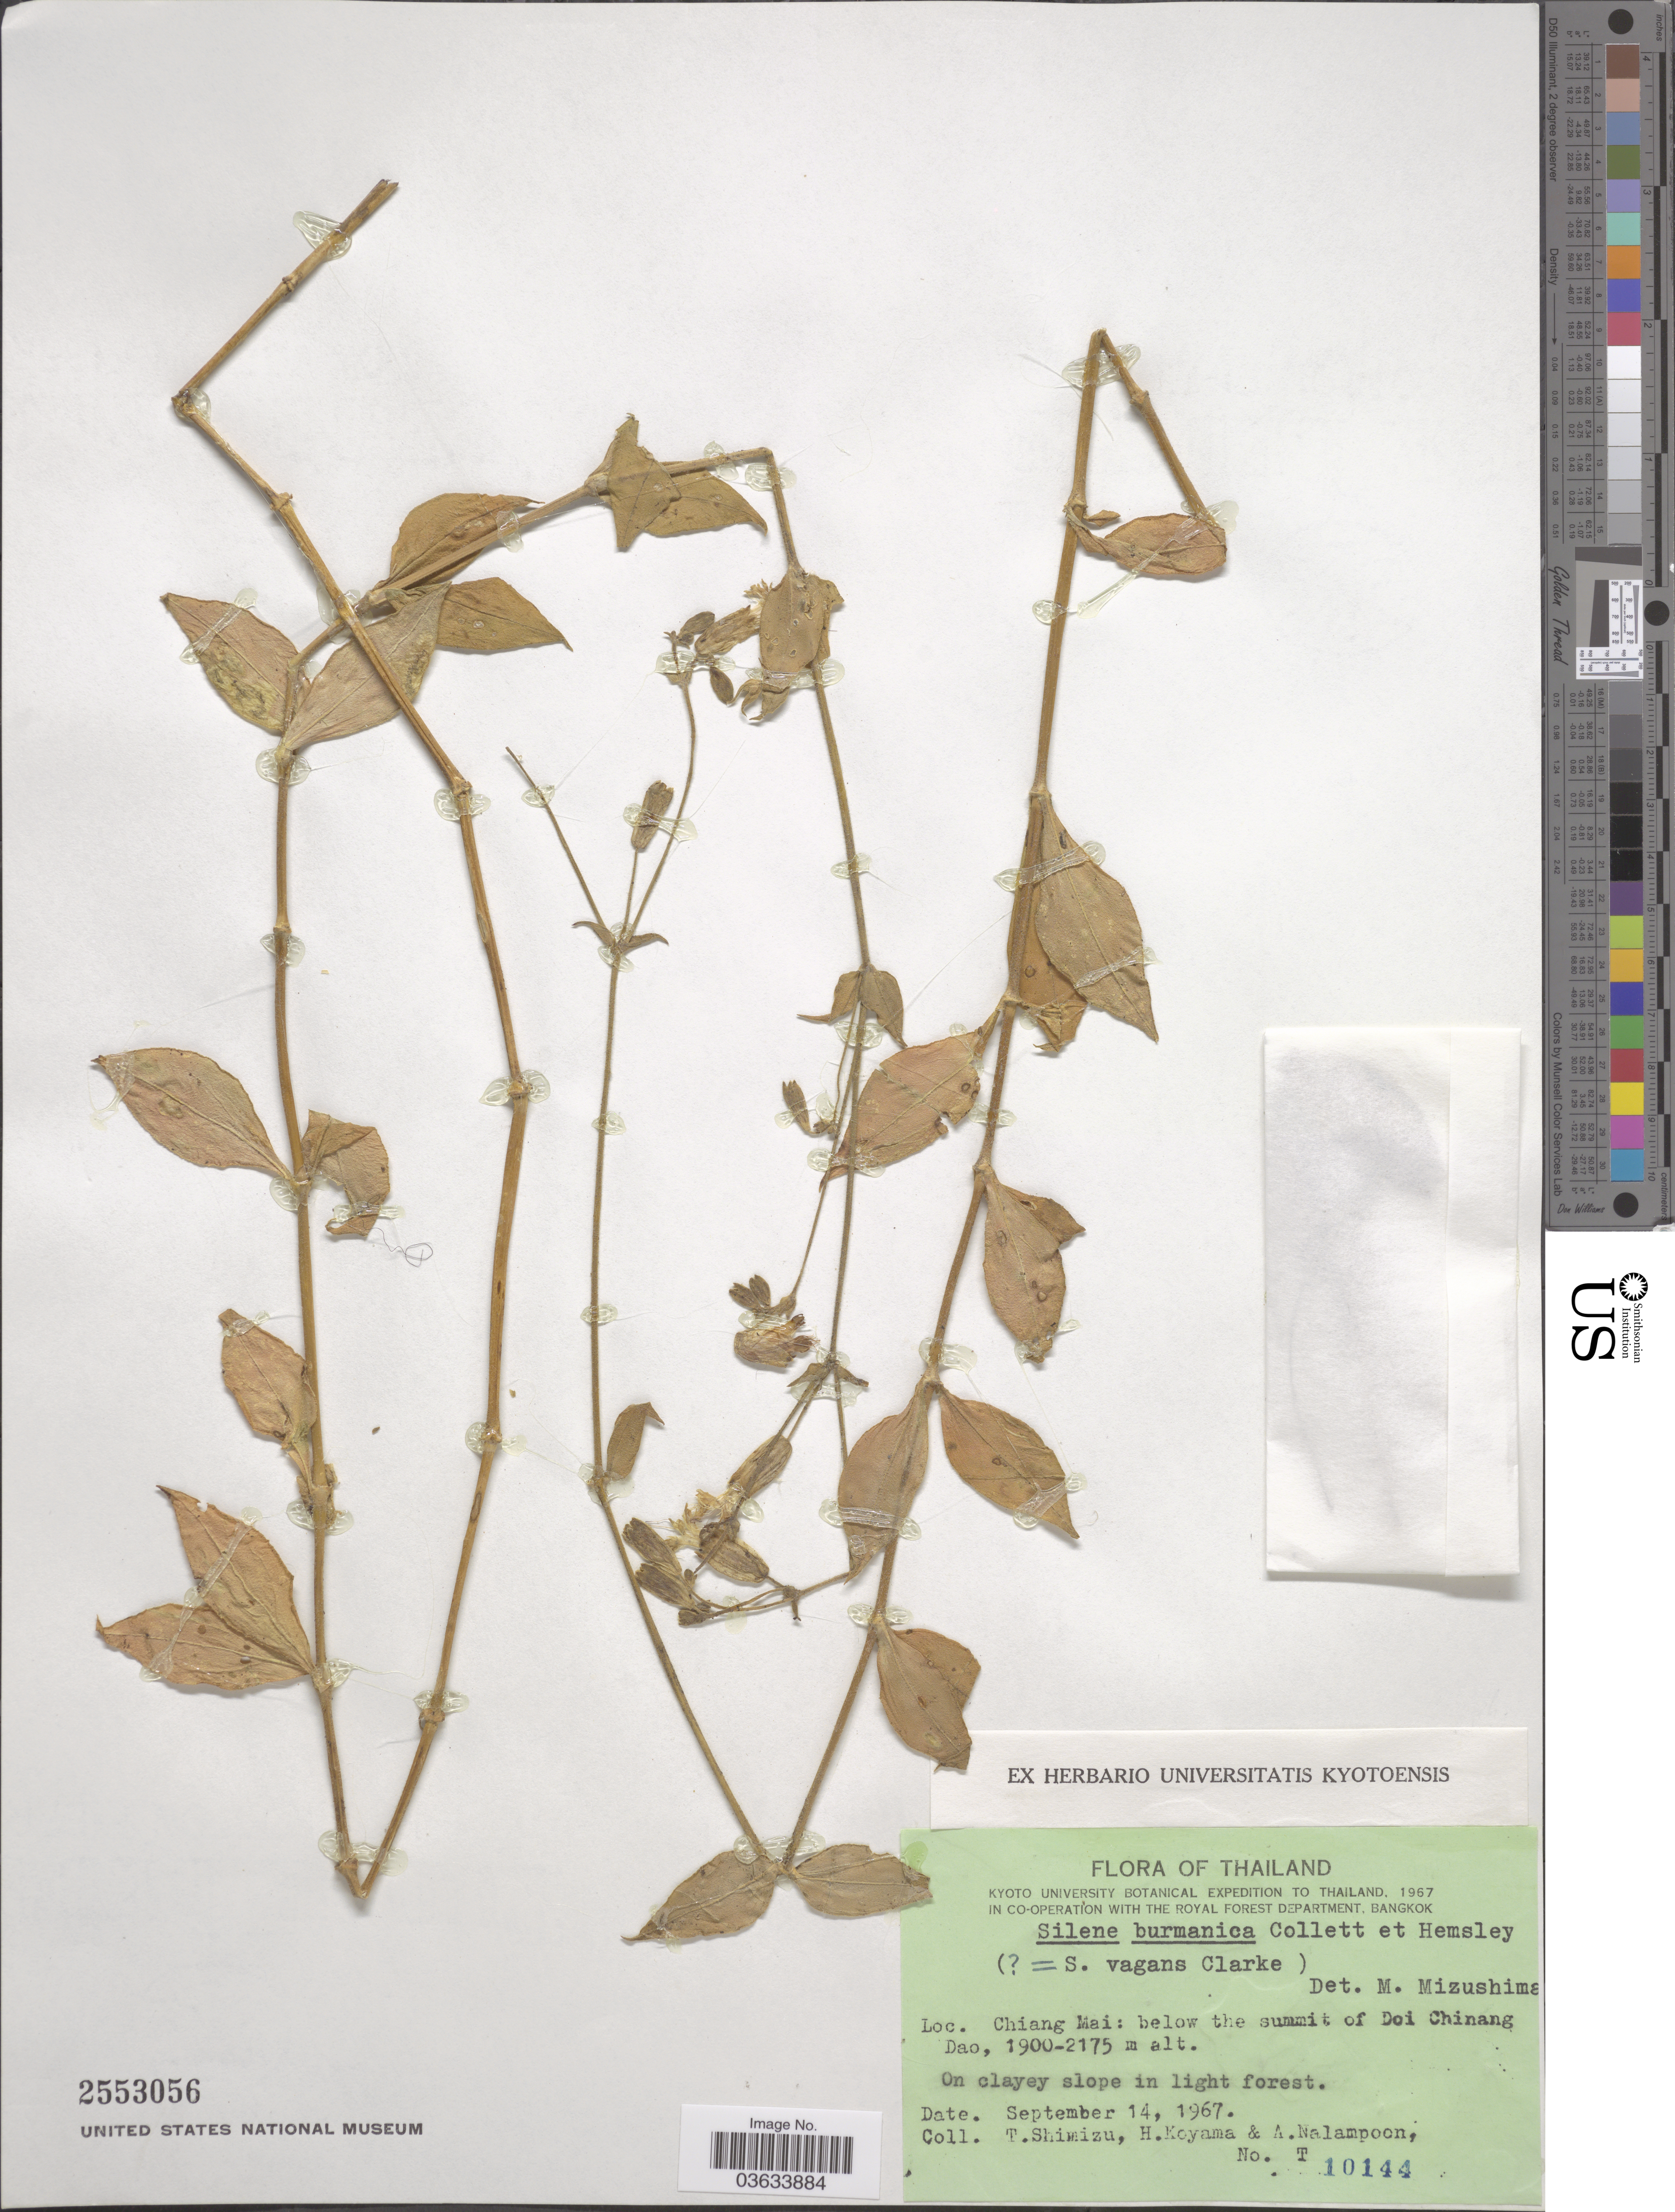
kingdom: Plantae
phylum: Tracheophyta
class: Magnoliopsida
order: Caryophyllales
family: Caryophyllaceae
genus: Silene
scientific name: Silene burmanica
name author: Collett & Hemsl.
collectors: T. Shimizu, H. Koyama & A. Nalampoon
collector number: T10144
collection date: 1967-09-14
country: Thailand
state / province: Chiang Mai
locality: Below the summit of Doi Chinang Dao.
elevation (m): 1900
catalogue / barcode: US 2553056